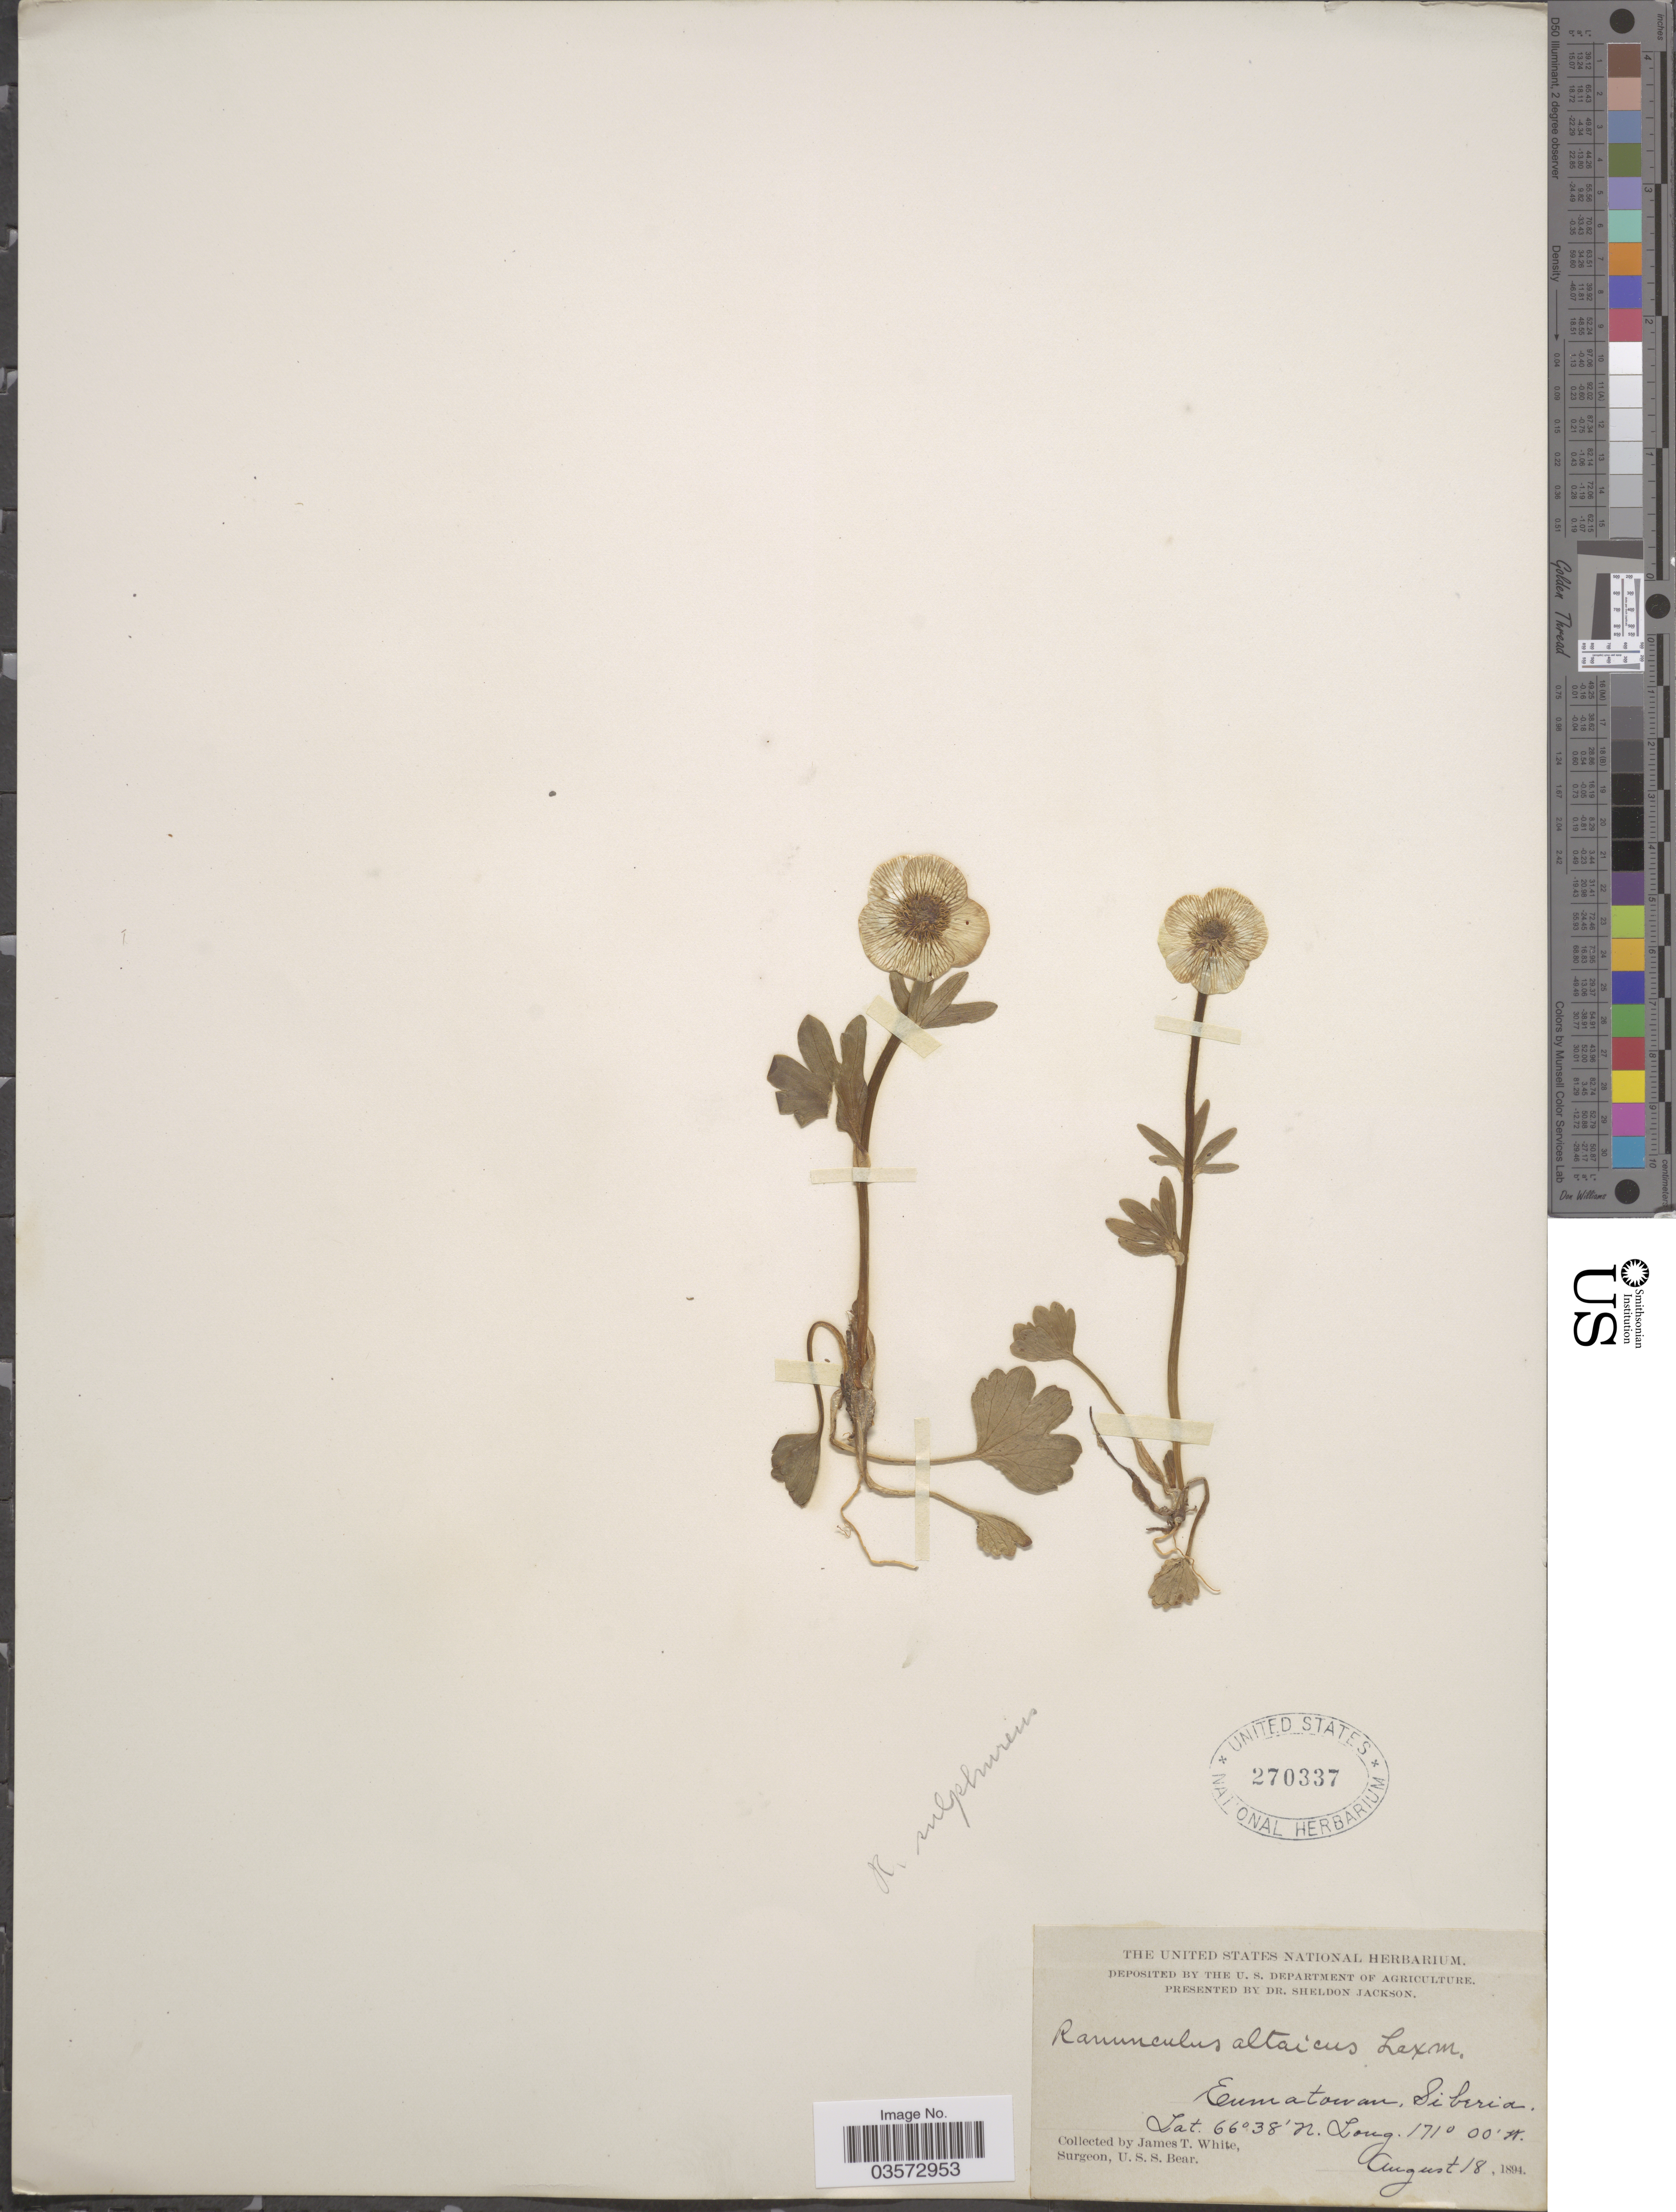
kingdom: Plantae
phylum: Tracheophyta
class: Magnoliopsida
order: Ranunculales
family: Ranunculaceae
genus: Ranunculus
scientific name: Ranunculus sulphureus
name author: Sol.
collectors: J. T. White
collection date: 1894-08-18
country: Russian Federation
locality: Enmatowan, Siberia.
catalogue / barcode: US 270337